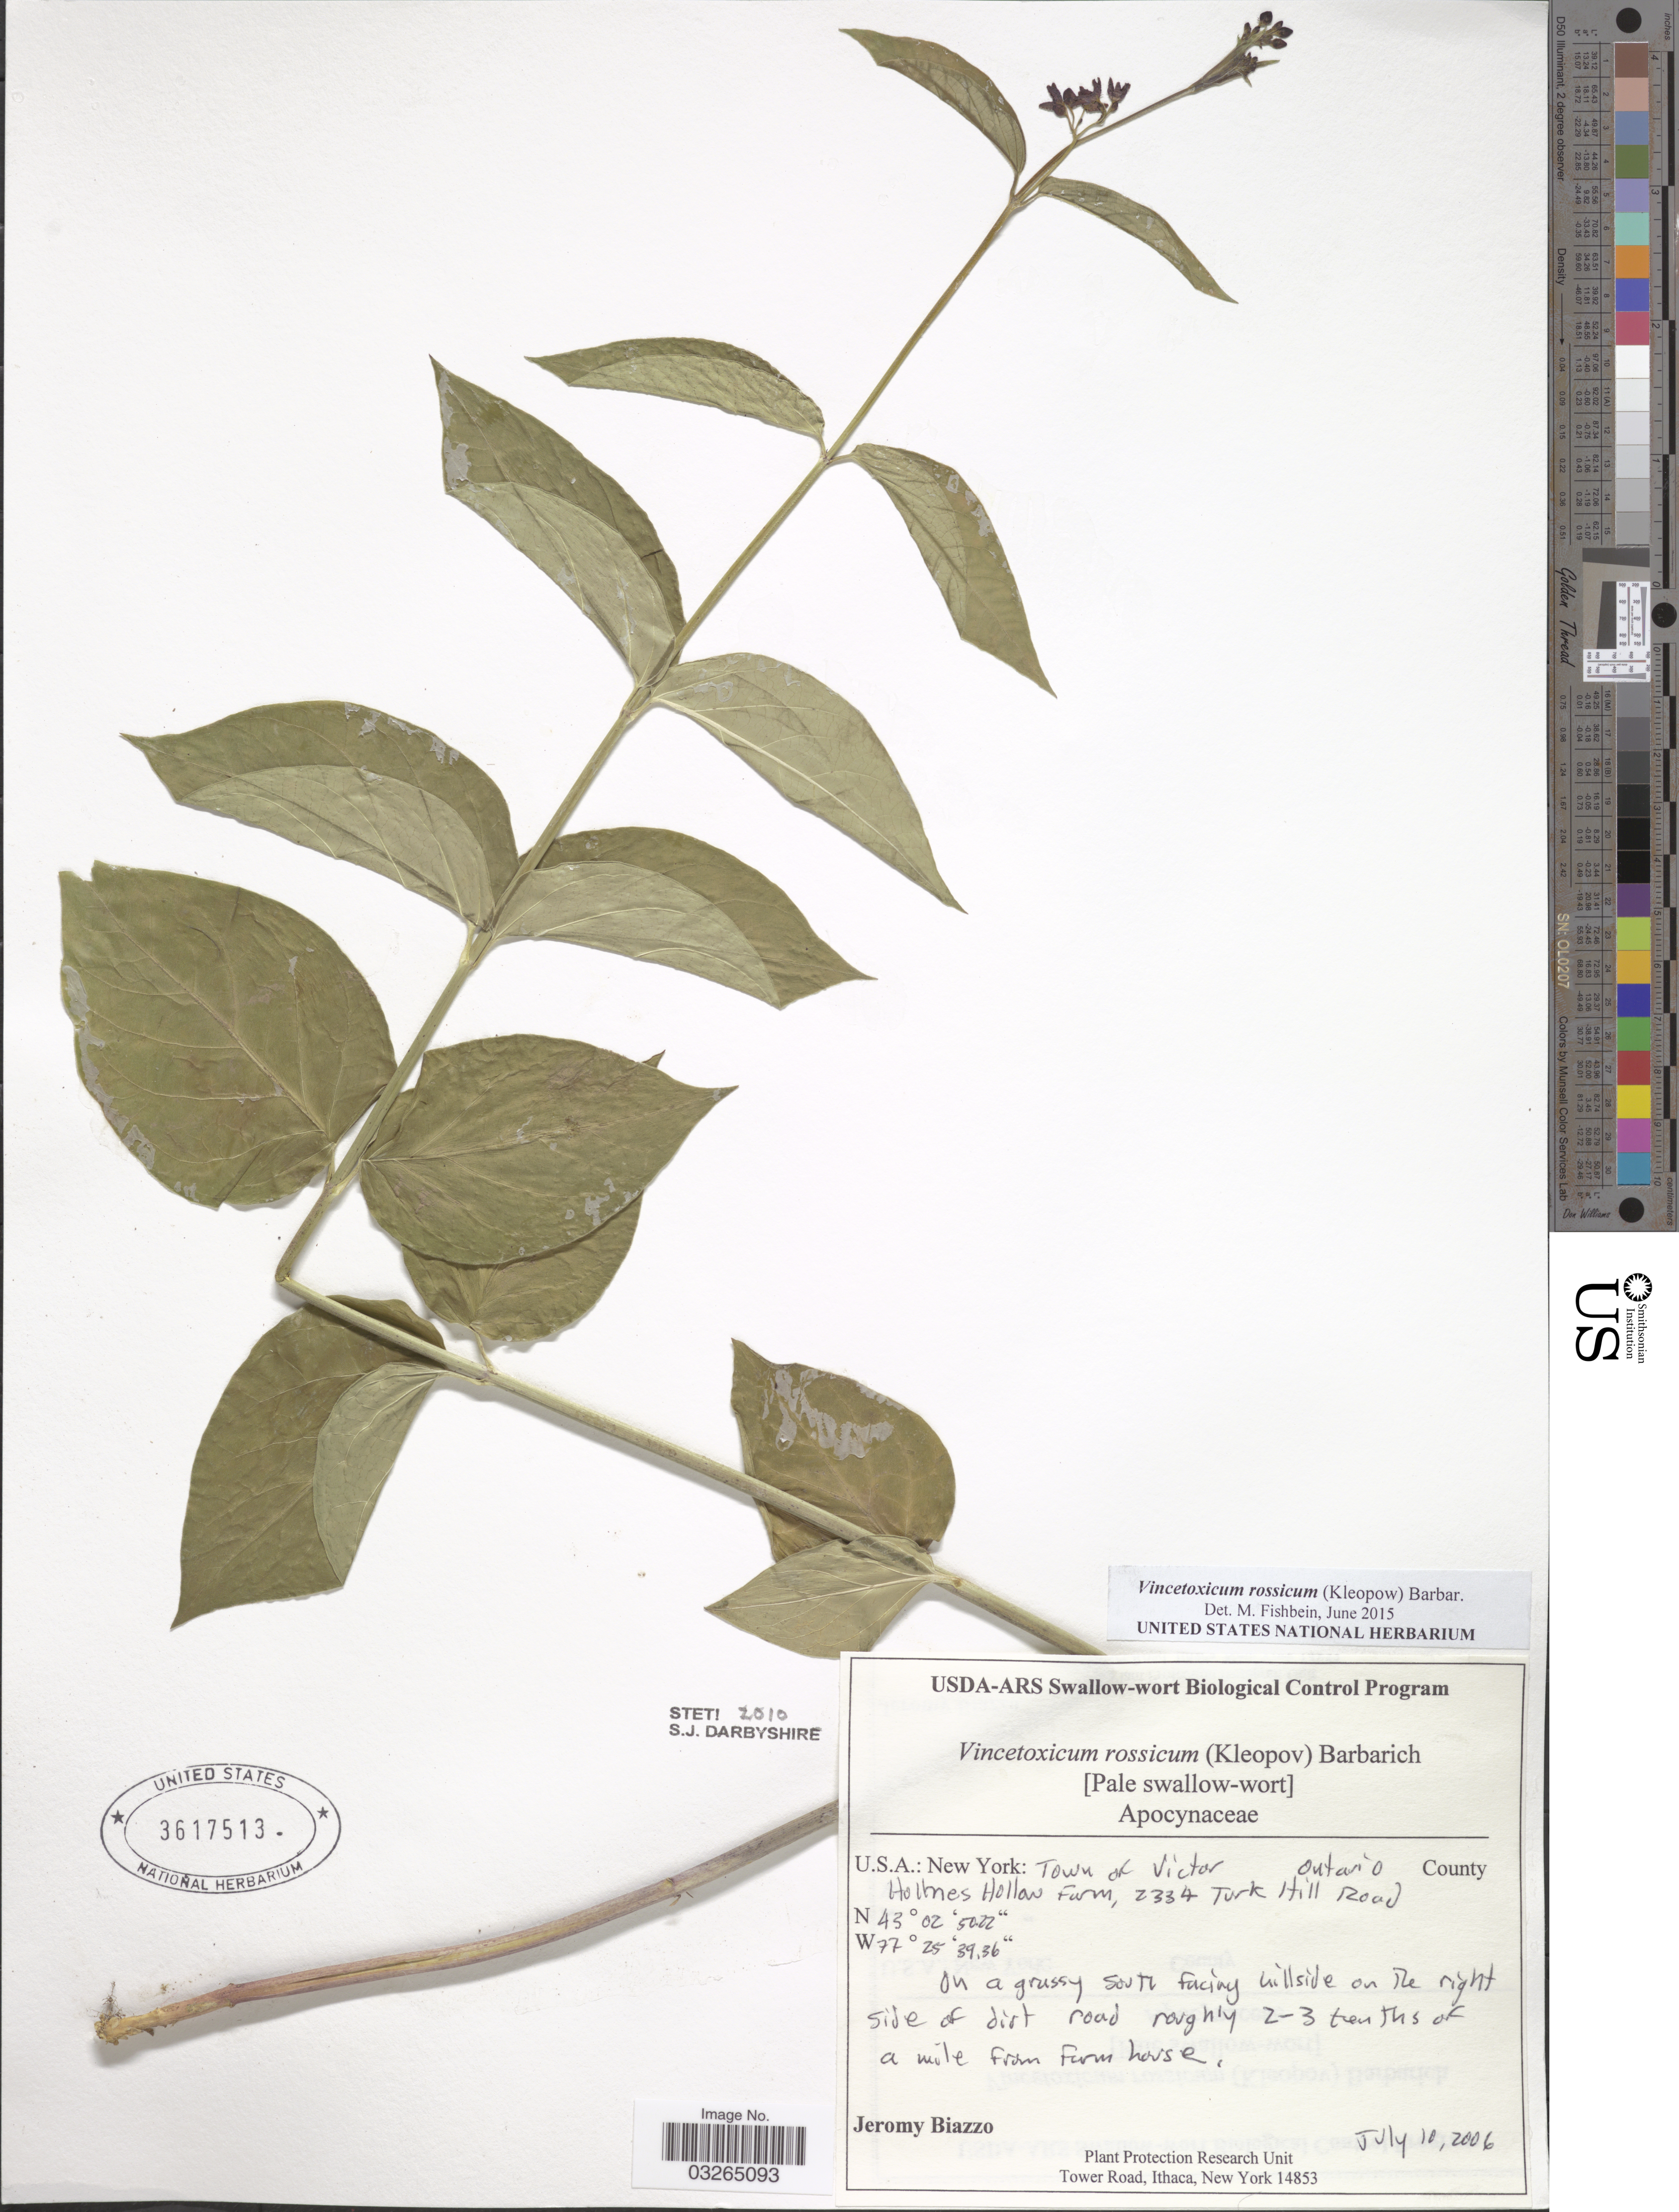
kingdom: Plantae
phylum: Tracheophyta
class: Magnoliopsida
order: Gentianales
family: Apocynaceae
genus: Vincetoxicum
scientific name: Vincetoxicum rossicum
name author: Barbar.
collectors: J. Biazzo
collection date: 2006-07-10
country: United States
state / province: New York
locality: Town of Victor, Ontario County, Holmes Hollow Farm, 2334 Turk Hill Road.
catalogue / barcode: US 3617513